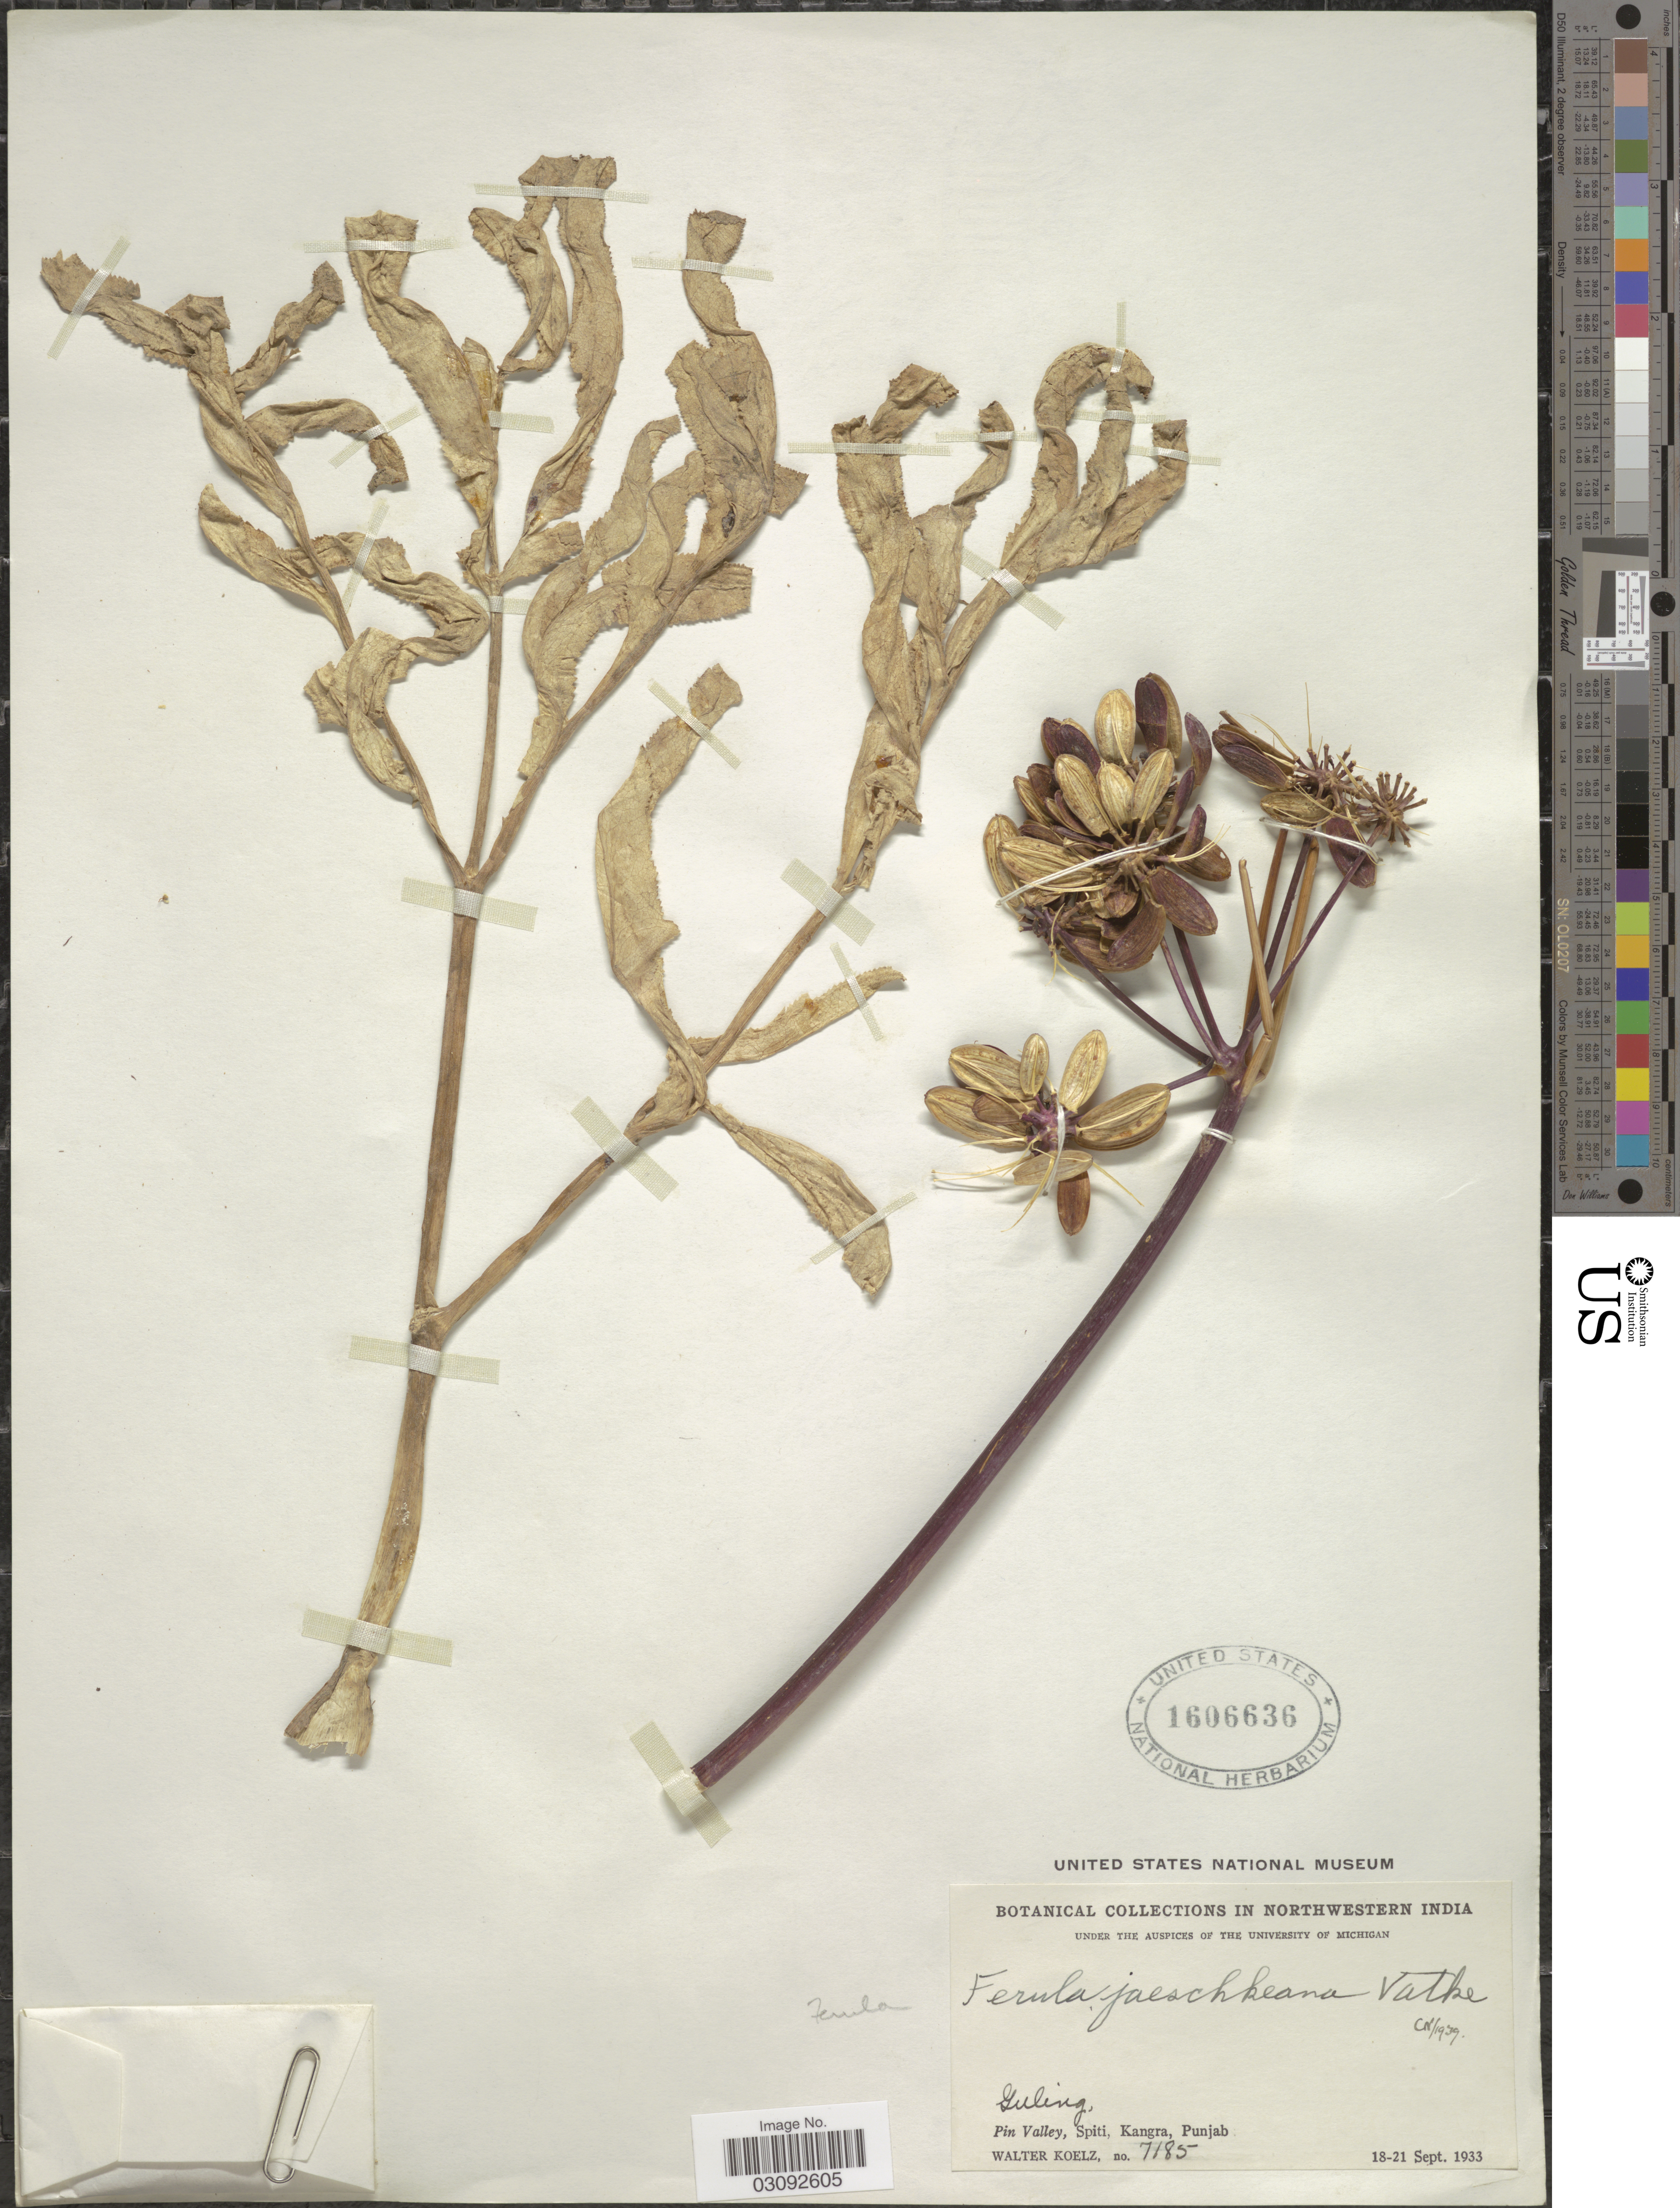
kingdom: Plantae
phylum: Tracheophyta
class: Magnoliopsida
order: Apiales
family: Apiaceae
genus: Ferula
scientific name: Ferula jaeschkeana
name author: Vatke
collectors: W. N. Koelz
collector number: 7185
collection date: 1933-09-18/1933-09-21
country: India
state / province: Punjab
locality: Northwestern India. Guling. Pin Valley, Spiti, Kangra.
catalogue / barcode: US 1606636